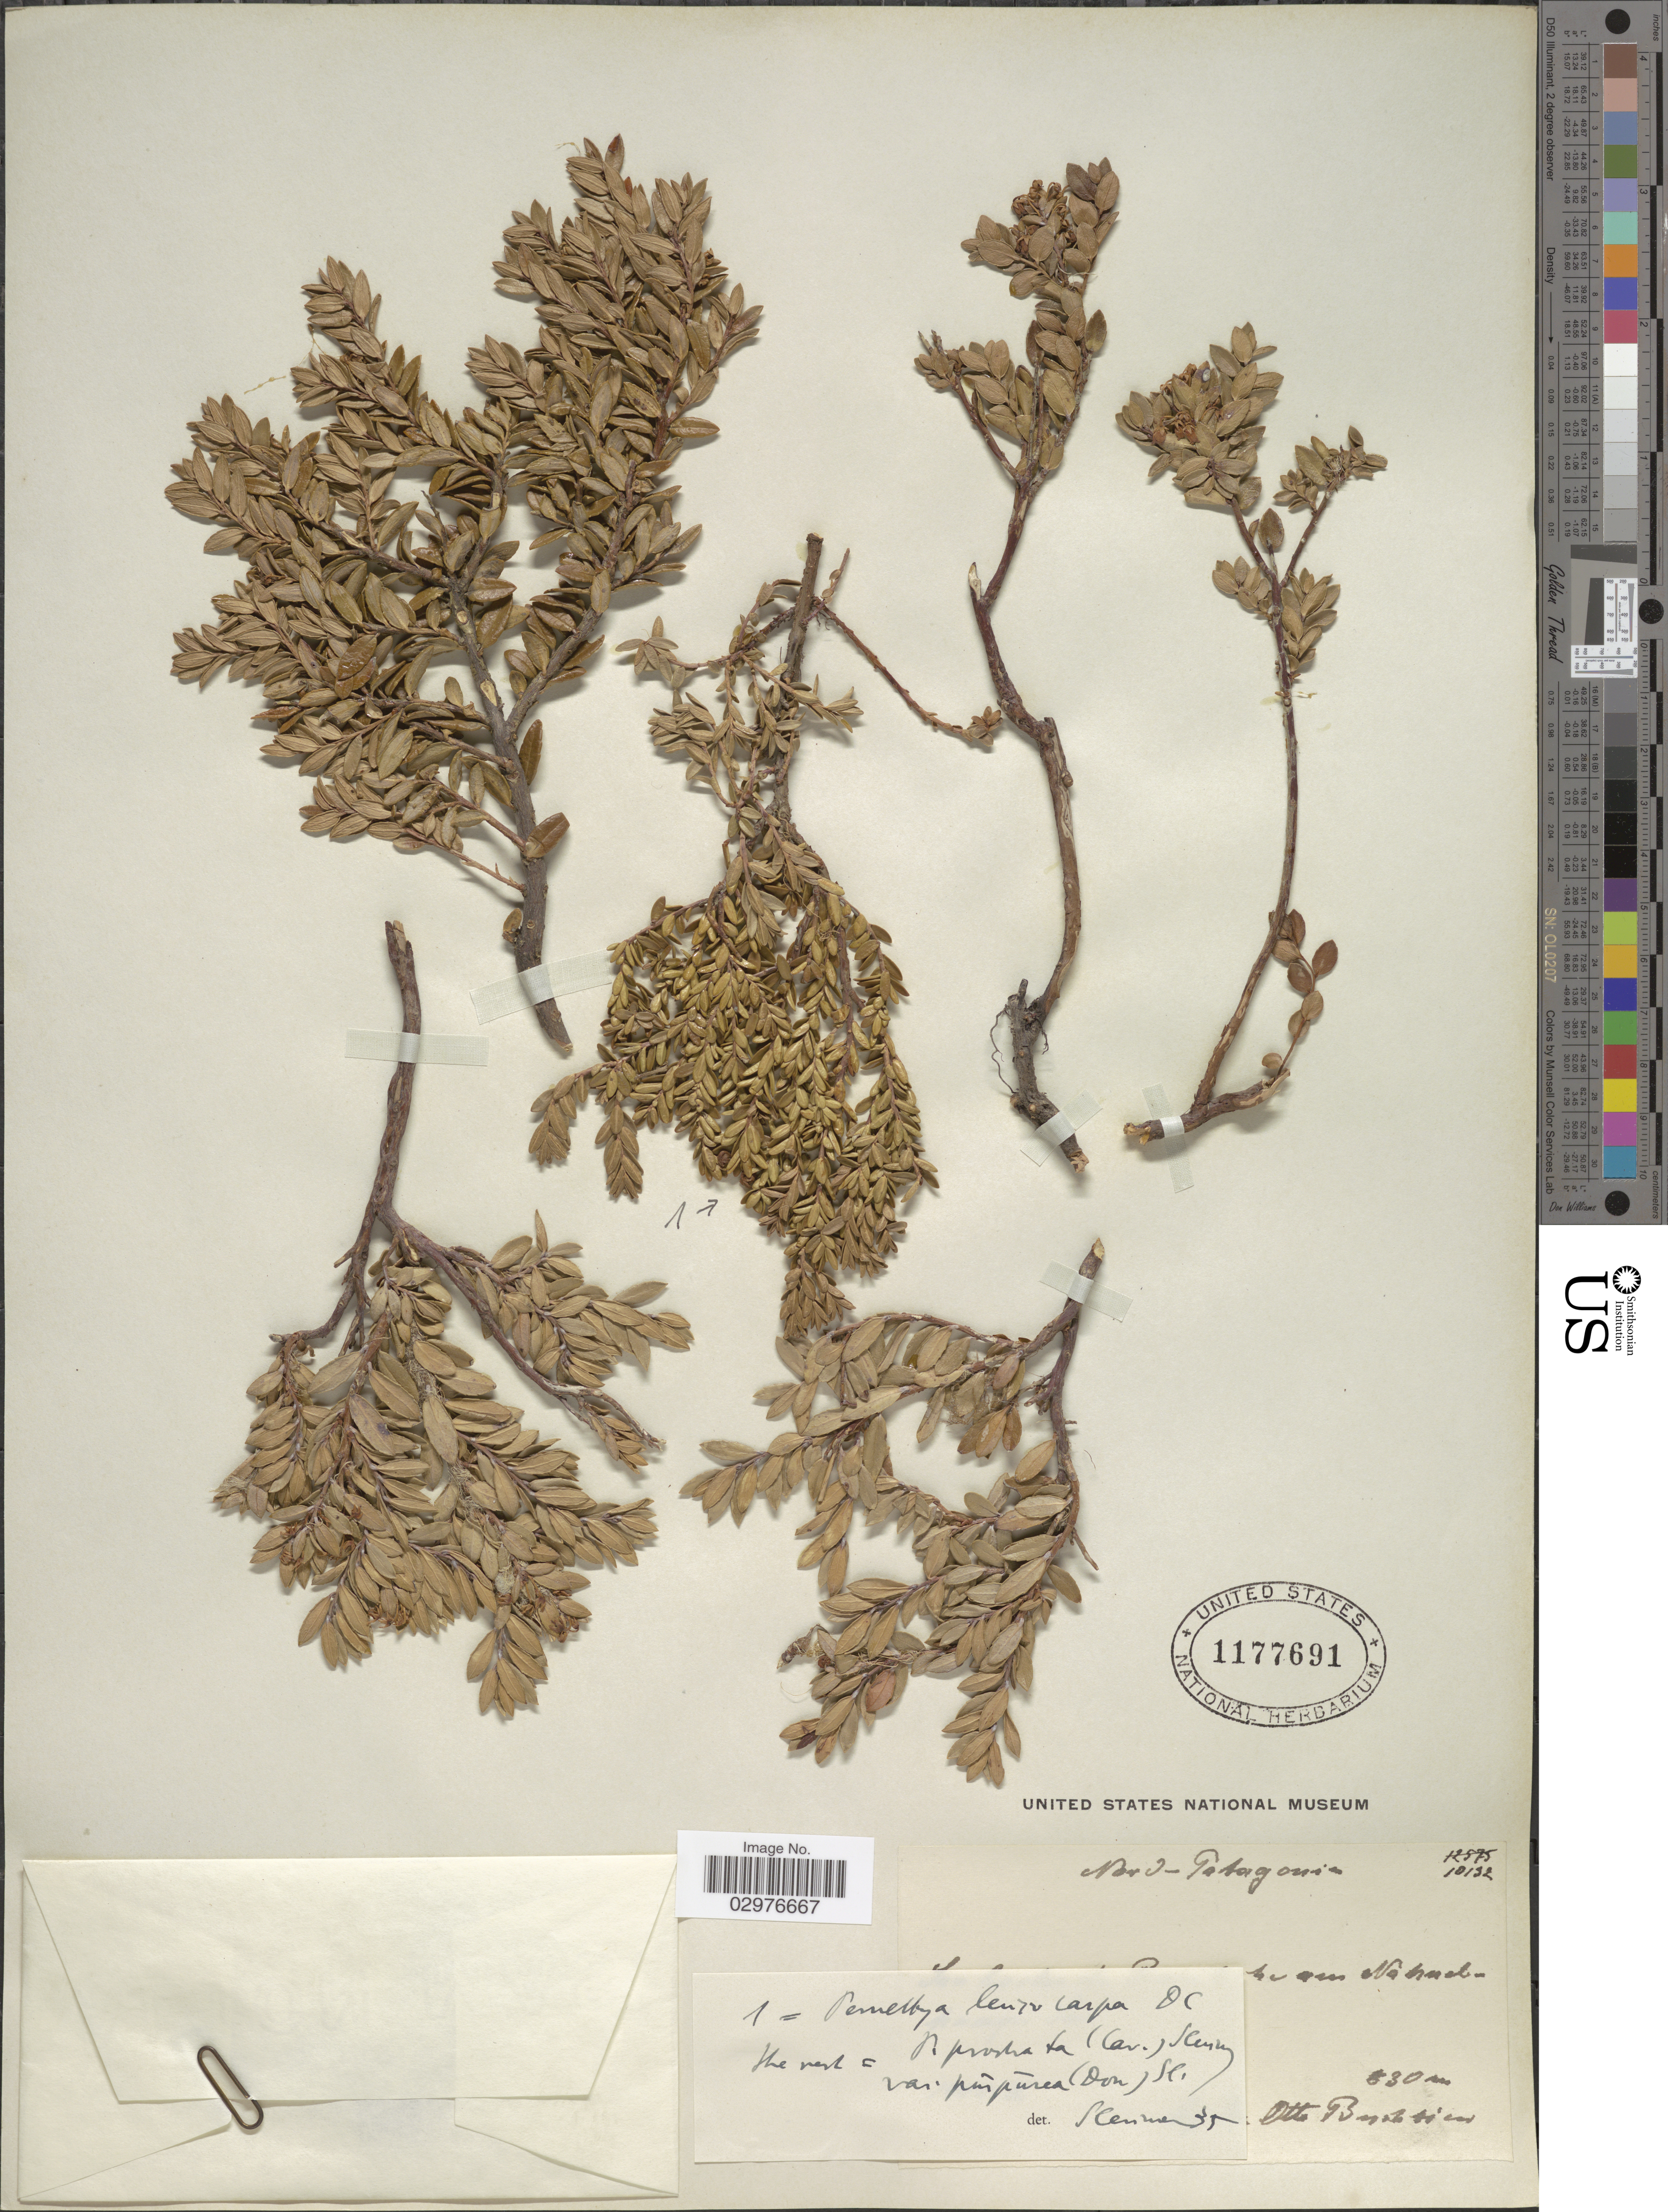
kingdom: Plantae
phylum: Tracheophyta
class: Magnoliopsida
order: Ericales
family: Ericaceae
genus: Gaultheria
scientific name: Gaultheria pumila var. leucocarpa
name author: (DC.) D.J. Middleton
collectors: O. Buchtien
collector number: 10132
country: Argentina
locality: Nord-Patagonia. [illegible text] Nahuel - [illegible text]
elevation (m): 530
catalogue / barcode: US 1177691